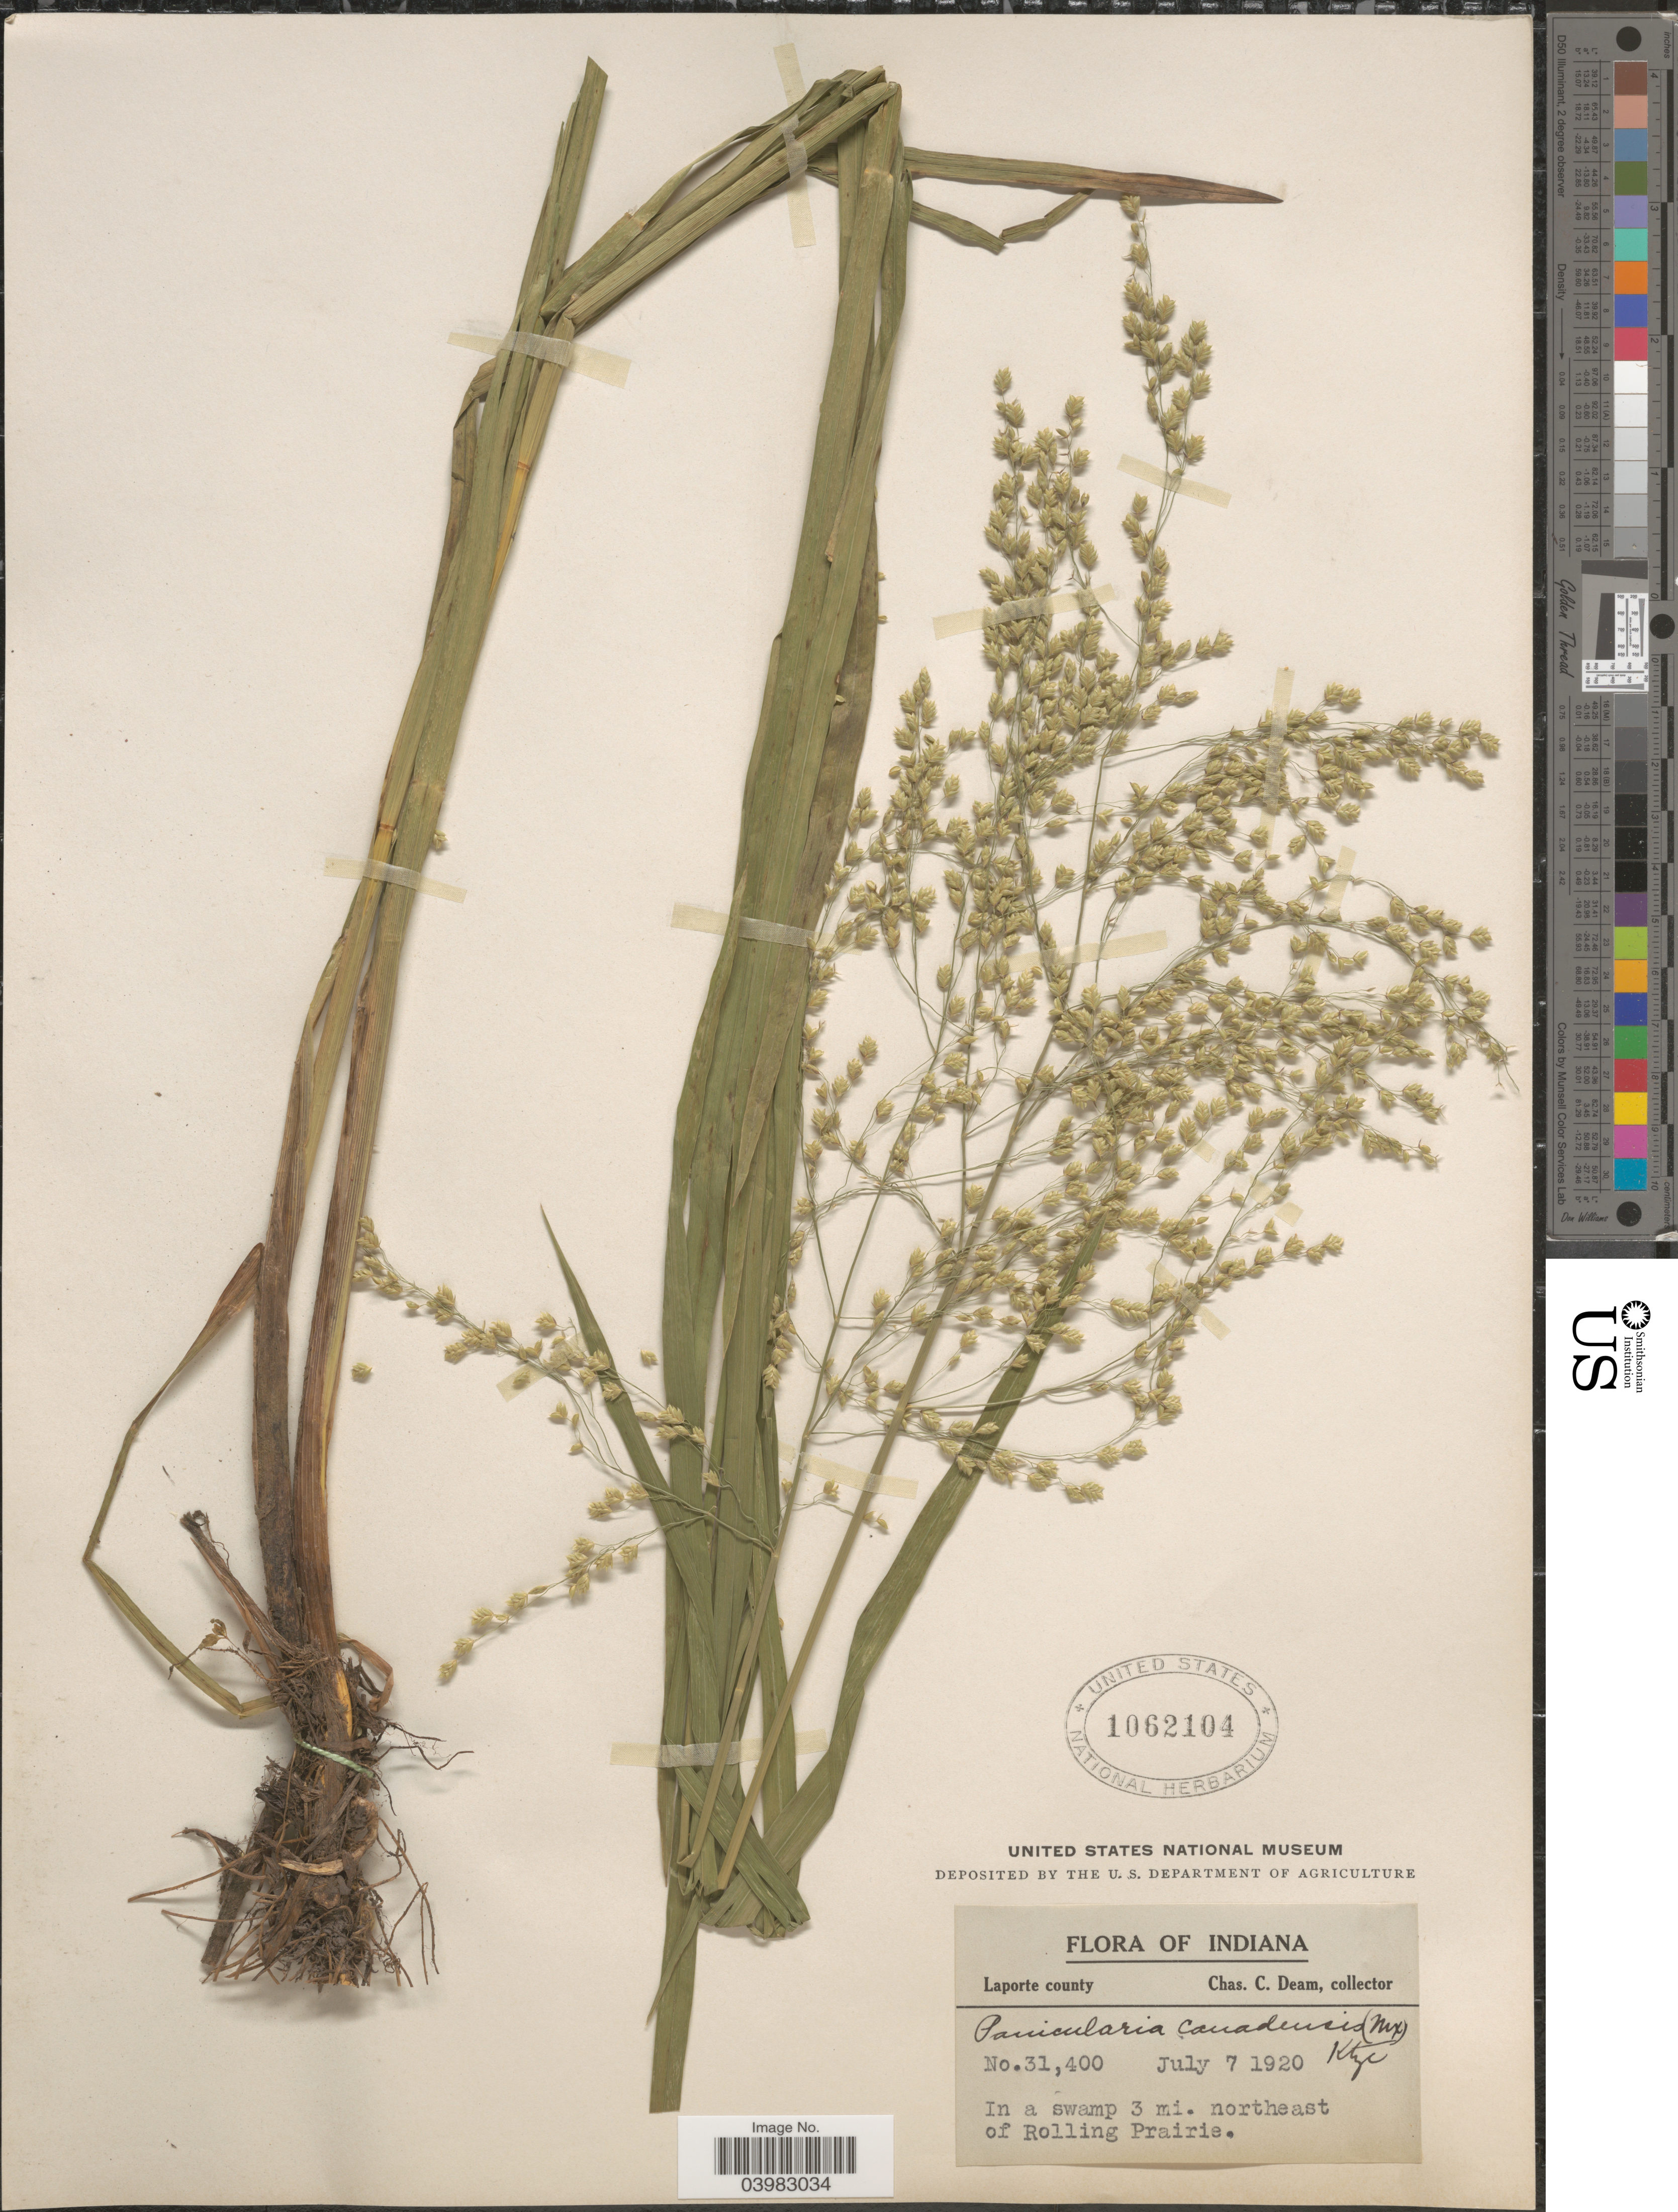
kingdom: Plantae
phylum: Tracheophyta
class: Liliopsida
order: Poales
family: Poaceae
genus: Glyceria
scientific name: Glyceria canadensis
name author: (Michx.) Trin.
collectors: C. C. Deam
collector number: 31400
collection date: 1920-07-07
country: United States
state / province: Indiana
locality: Laporte county. In a swamp 3 mi. northeast of Rolling Prairie.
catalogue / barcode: US 1062104